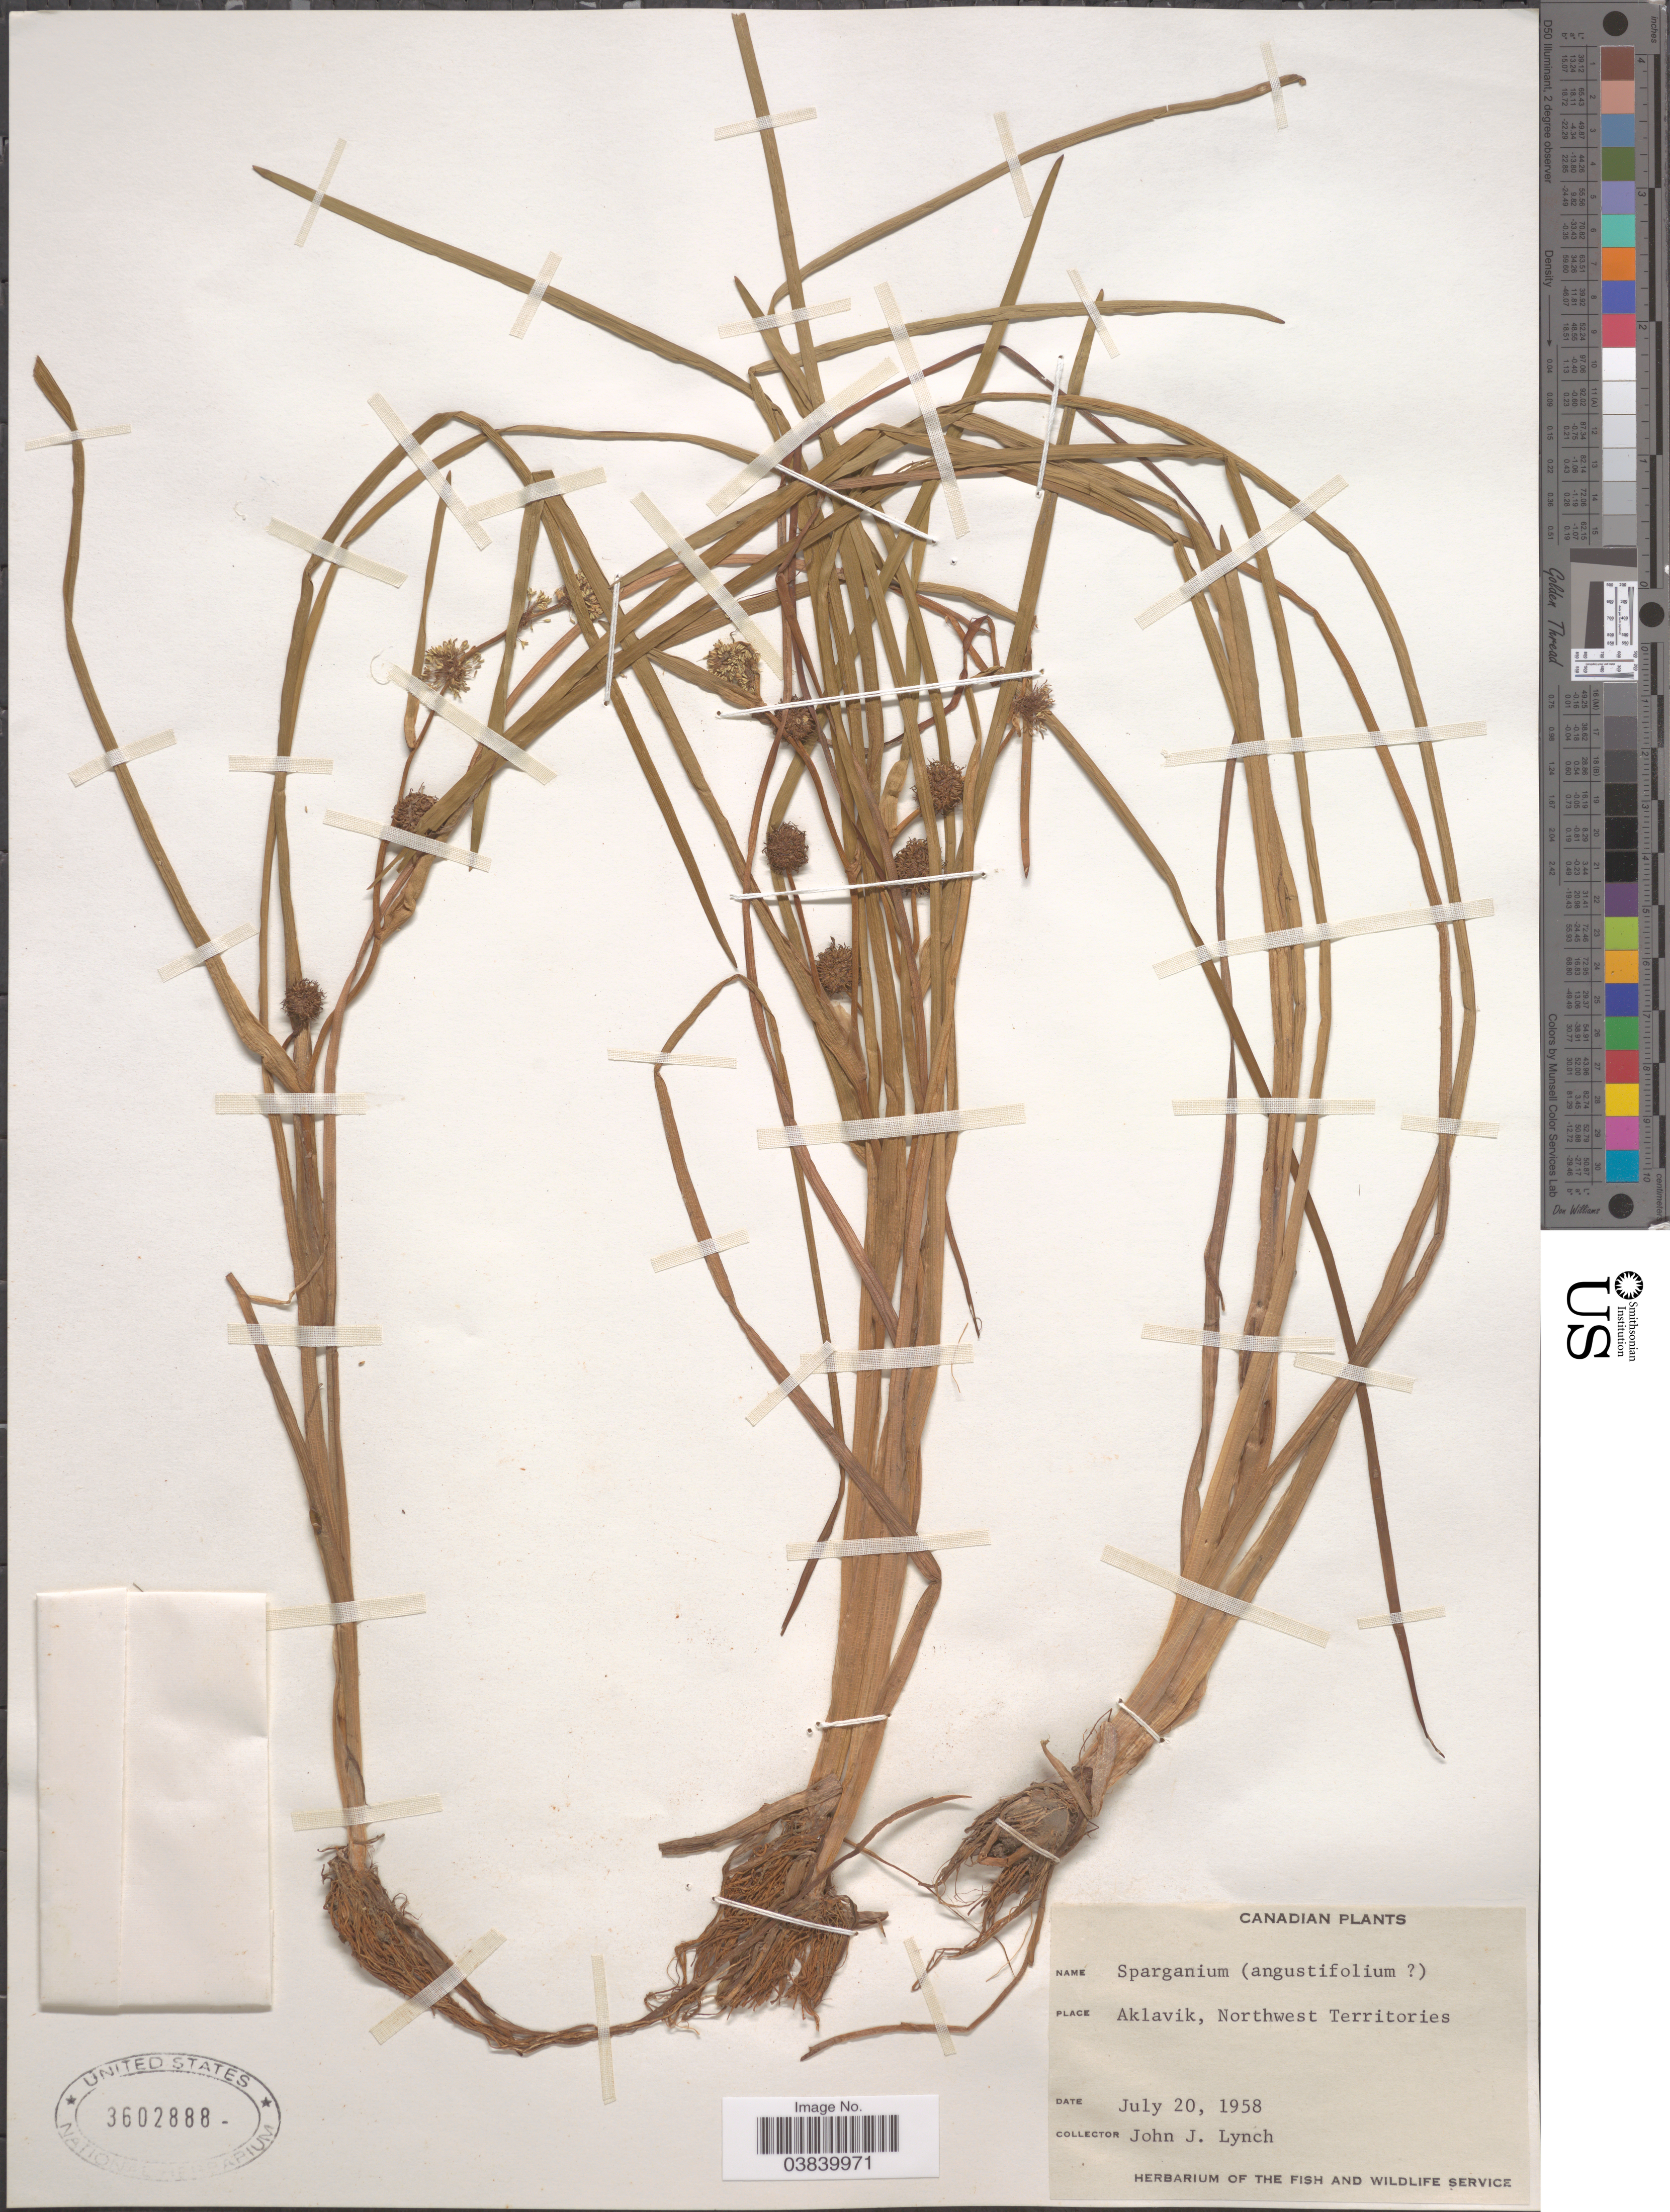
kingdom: Plantae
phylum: Tracheophyta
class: Liliopsida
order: Poales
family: Typhaceae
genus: Sparganium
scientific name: Sparganium angustifolium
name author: Michx.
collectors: J. Lynch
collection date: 1958-07-20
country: Canada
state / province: Northwest Territories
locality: Aklavik.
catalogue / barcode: US 3602888